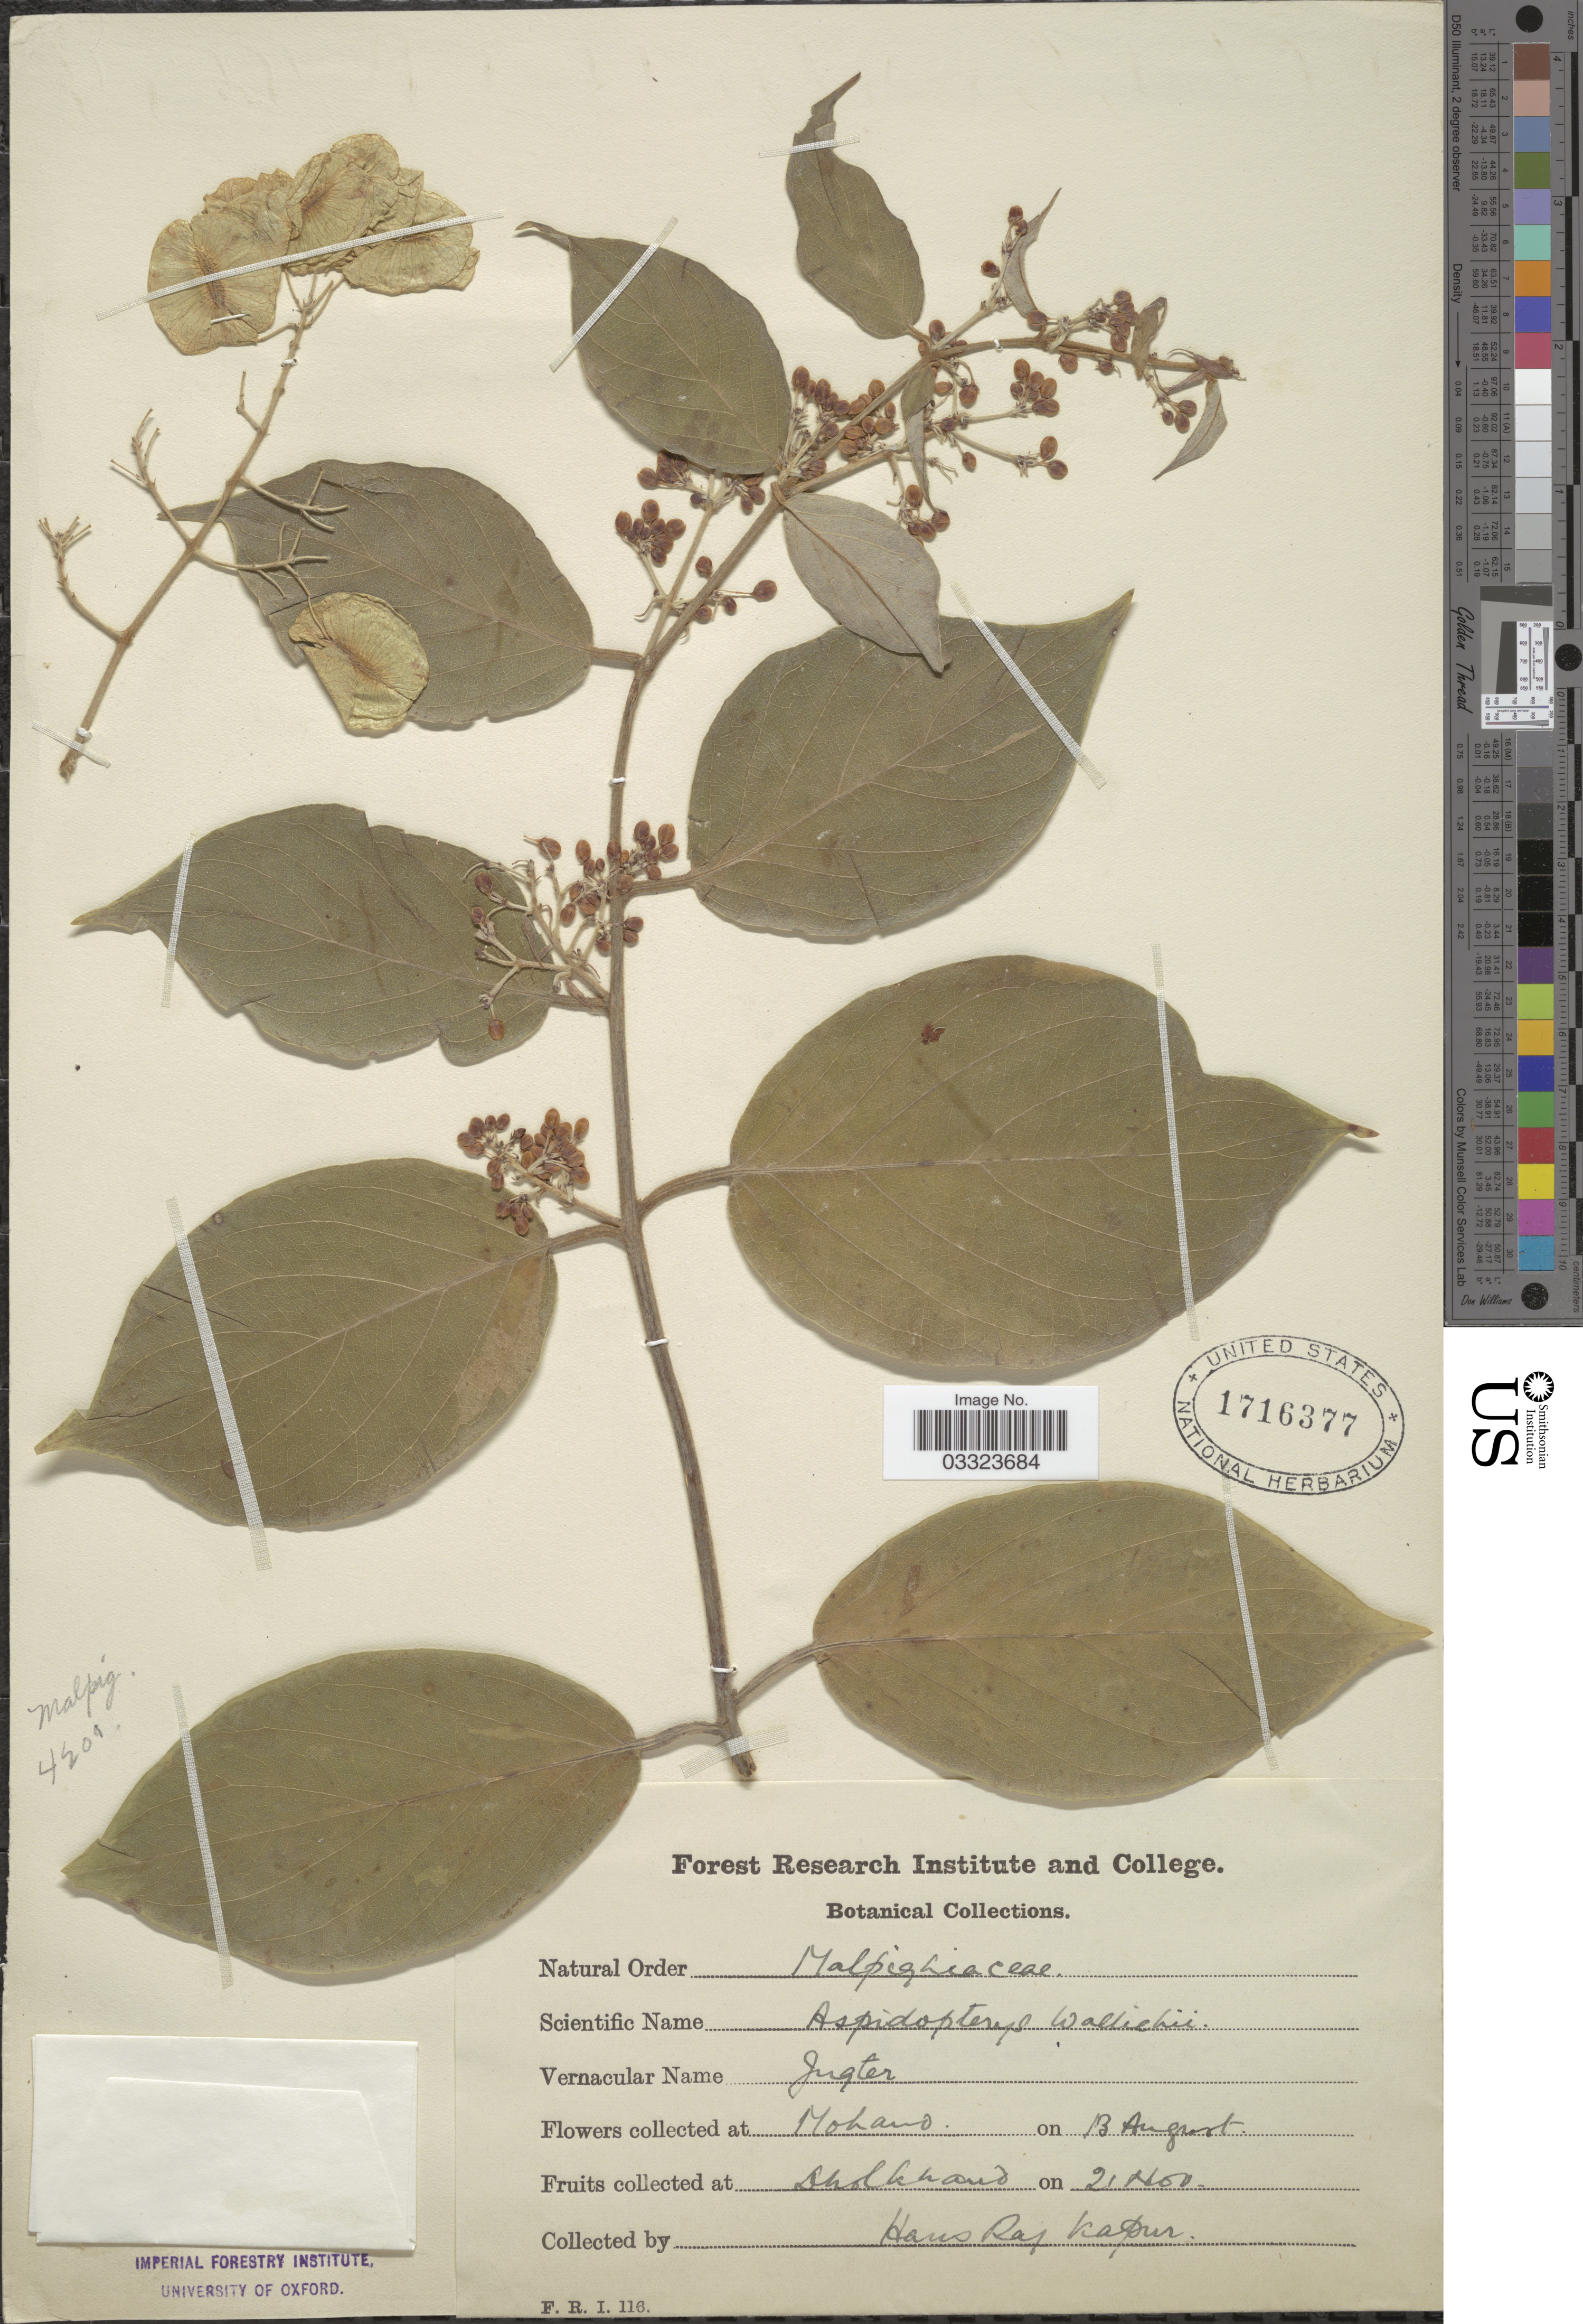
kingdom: Plantae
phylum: Tracheophyta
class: Magnoliopsida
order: Malpighiales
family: Malpighiaceae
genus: Aspidopterys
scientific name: Aspidopterys wallichii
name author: Hook. f.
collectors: H. Kapur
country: India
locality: Mohano, Dholkand.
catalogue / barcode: US 1716377